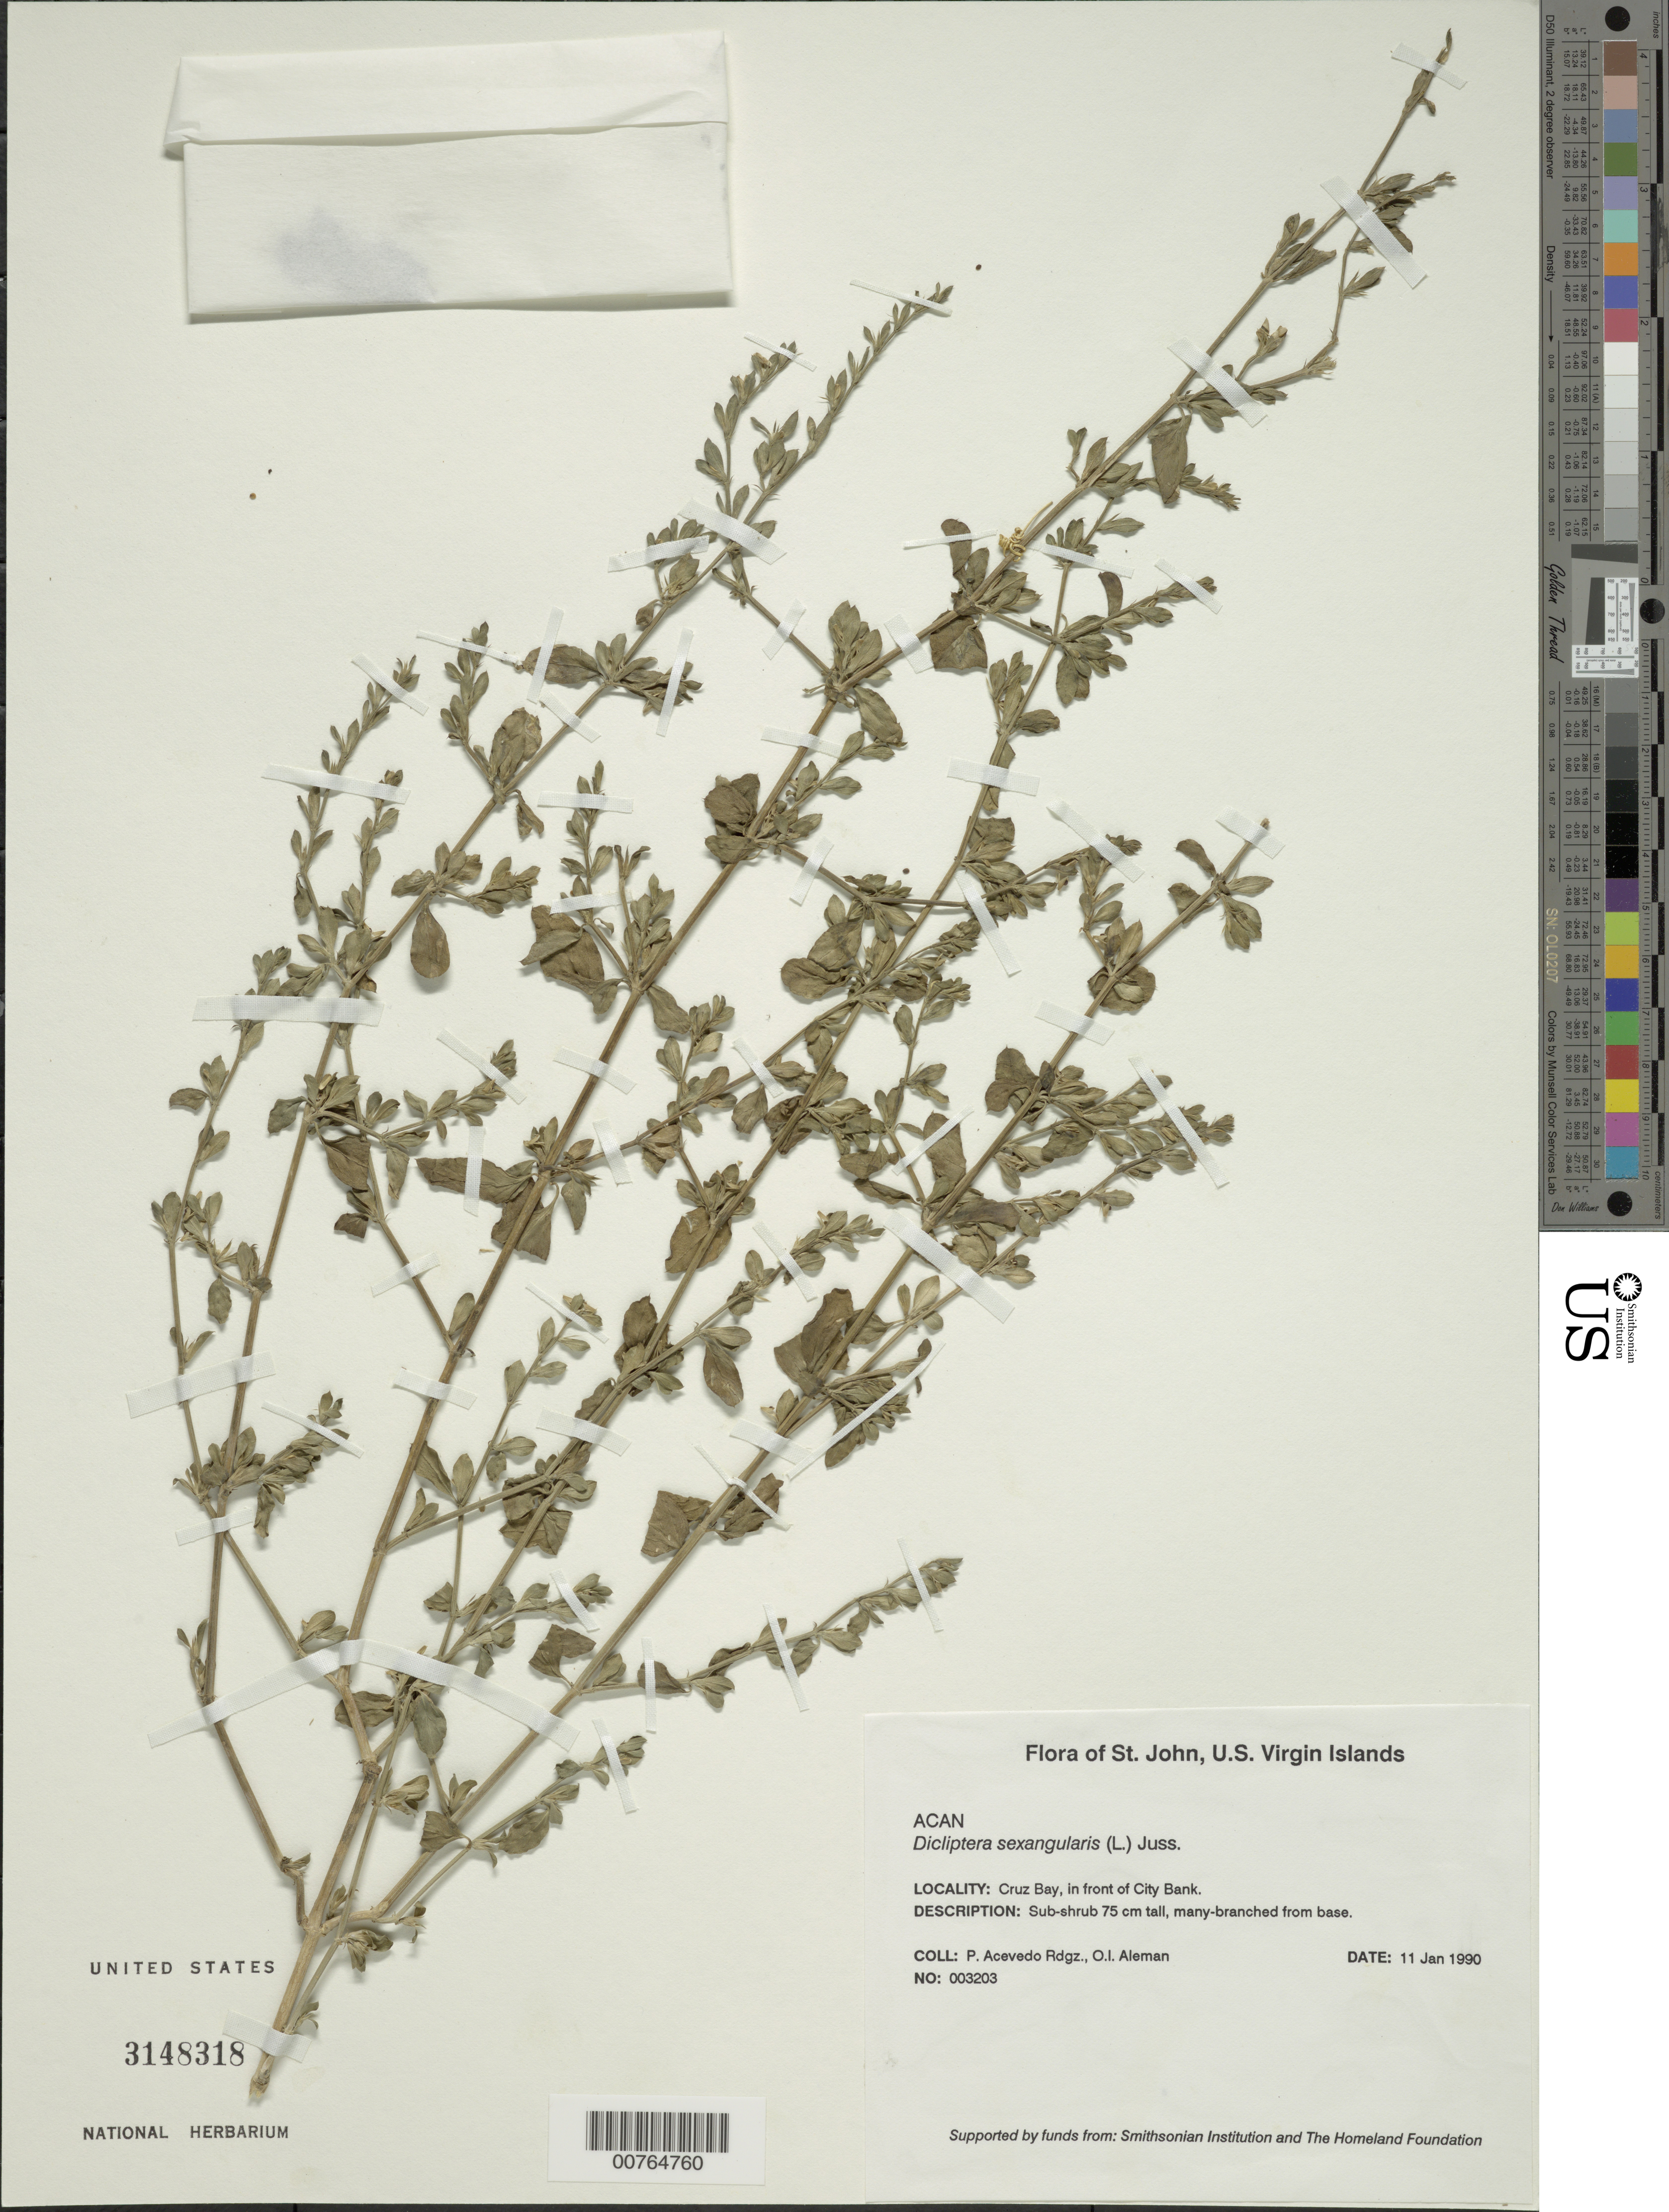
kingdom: Plantae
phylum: Tracheophyta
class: Magnoliopsida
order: Lamiales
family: Acanthaceae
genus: Dicliptera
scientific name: Dicliptera sexangularis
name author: (L.) Juss.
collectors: P. Acevedo-Rodr. & O. Alemán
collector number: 3203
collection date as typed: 11 Jan 1990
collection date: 1990-01-11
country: U.S. Virgin Islands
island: St. John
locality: Cruz Bay, in front of City Bank.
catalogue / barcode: US 3148318